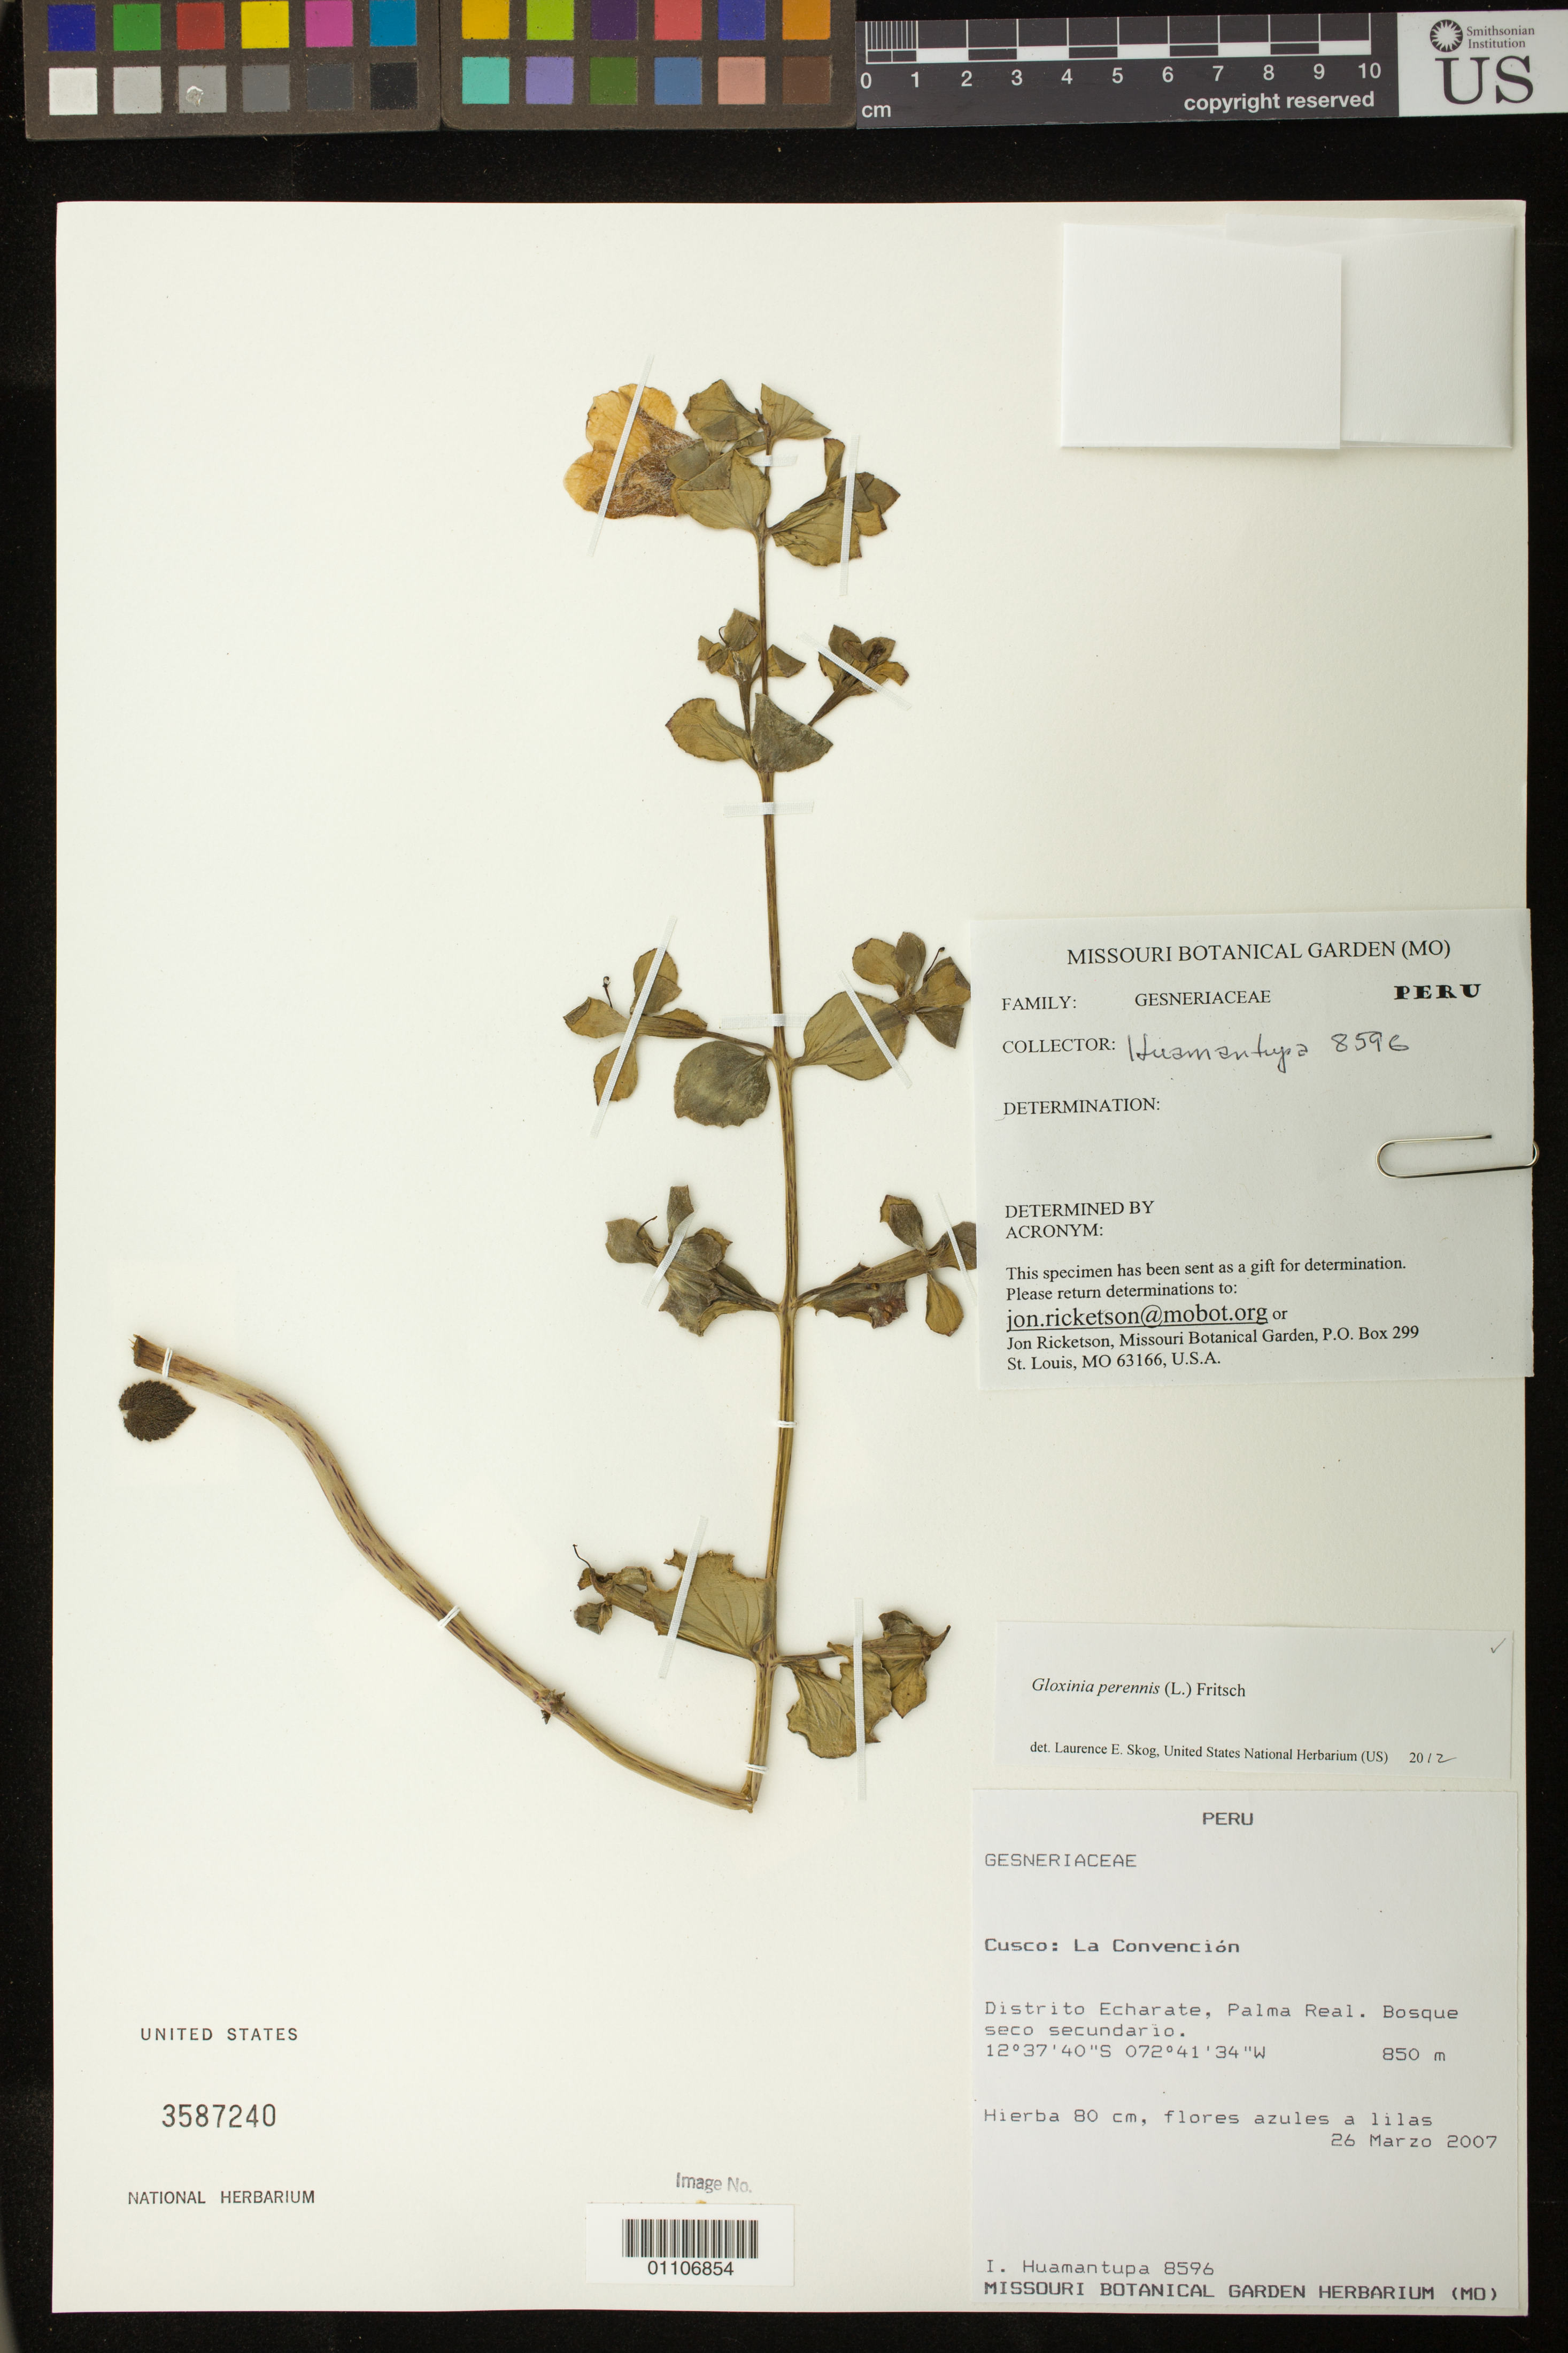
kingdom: Plantae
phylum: Tracheophyta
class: Magnoliopsida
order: Lamiales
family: Gesneriaceae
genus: Gloxinia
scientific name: Gloxinia perennis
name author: (L.) Fritsch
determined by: Skog, Laurence E.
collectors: I. Huamantupa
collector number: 8596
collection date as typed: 26 Mar 2007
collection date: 2007-03-26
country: Peru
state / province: Cusco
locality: La Convencion: Distrito Echarate, Palma Real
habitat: Bosque seco secundario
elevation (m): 850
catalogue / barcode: US 3587240